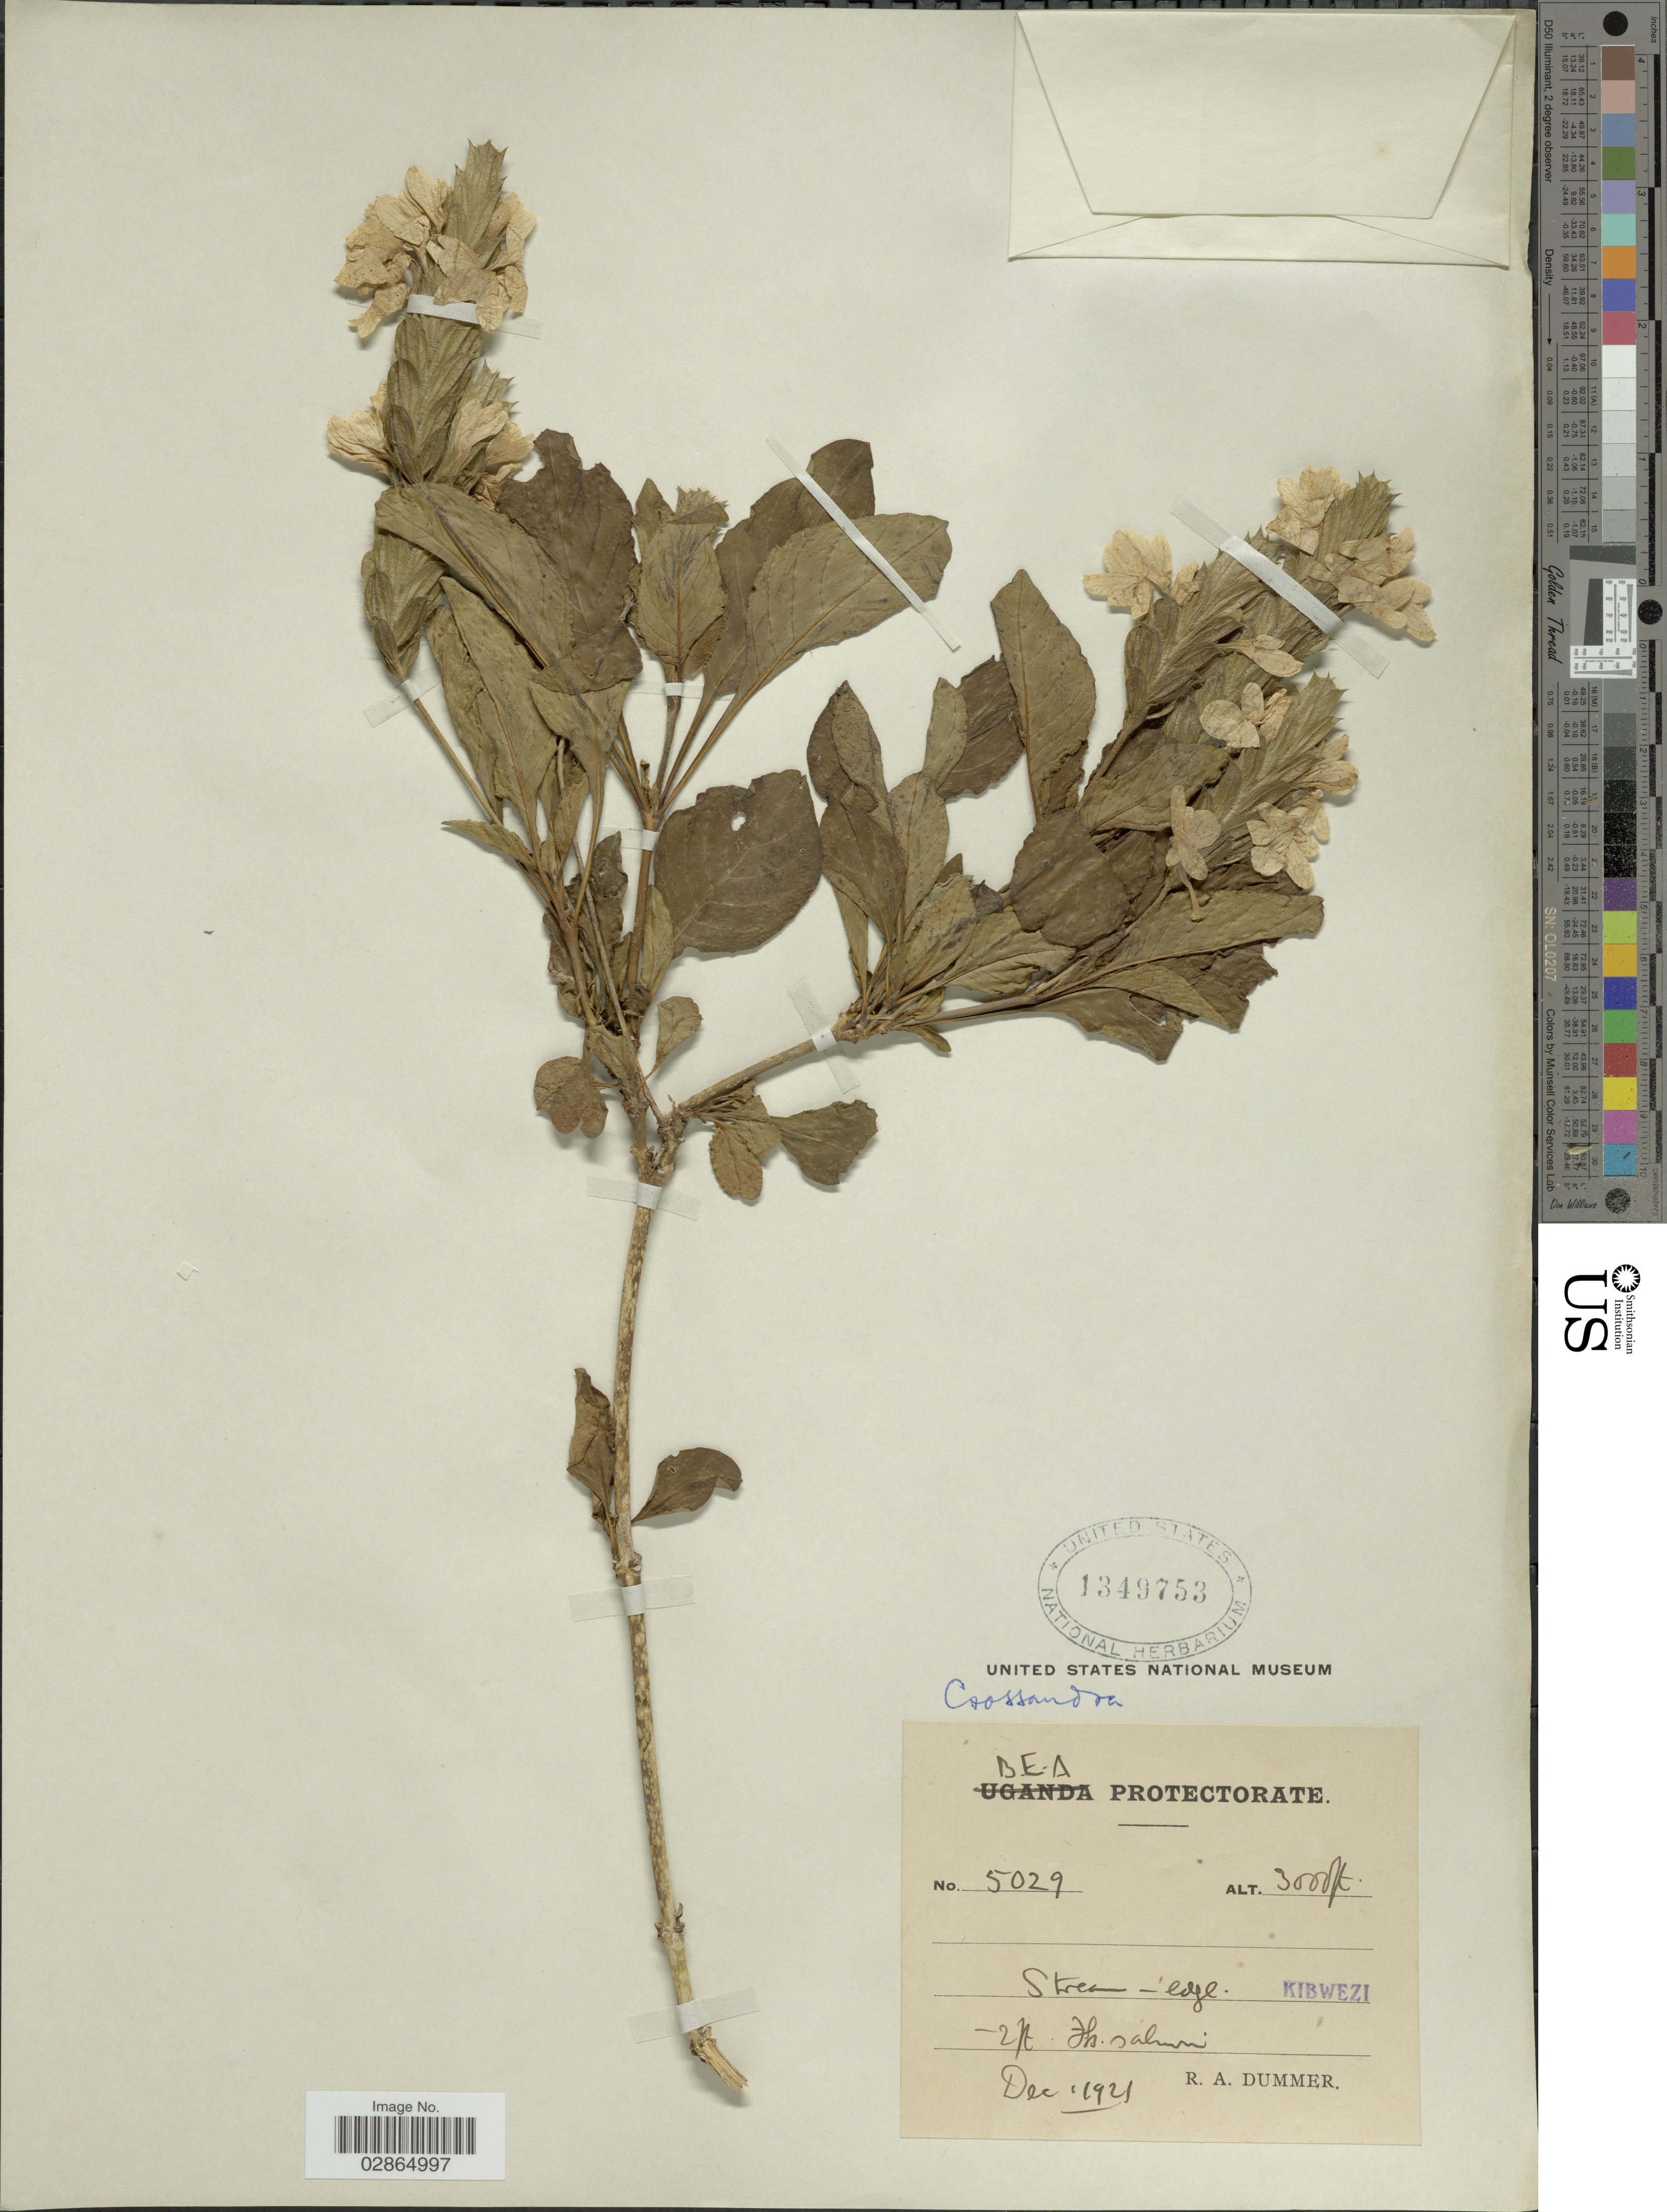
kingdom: Plantae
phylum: Tracheophyta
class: Magnoliopsida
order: Lamiales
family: Acanthaceae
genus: Crossandra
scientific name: Crossandra sp.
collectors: R. Dümmer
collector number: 5029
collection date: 1921-12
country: Kenya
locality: B.E.A. Protectorate. Kibwezi.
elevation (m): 914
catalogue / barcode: US 1349753